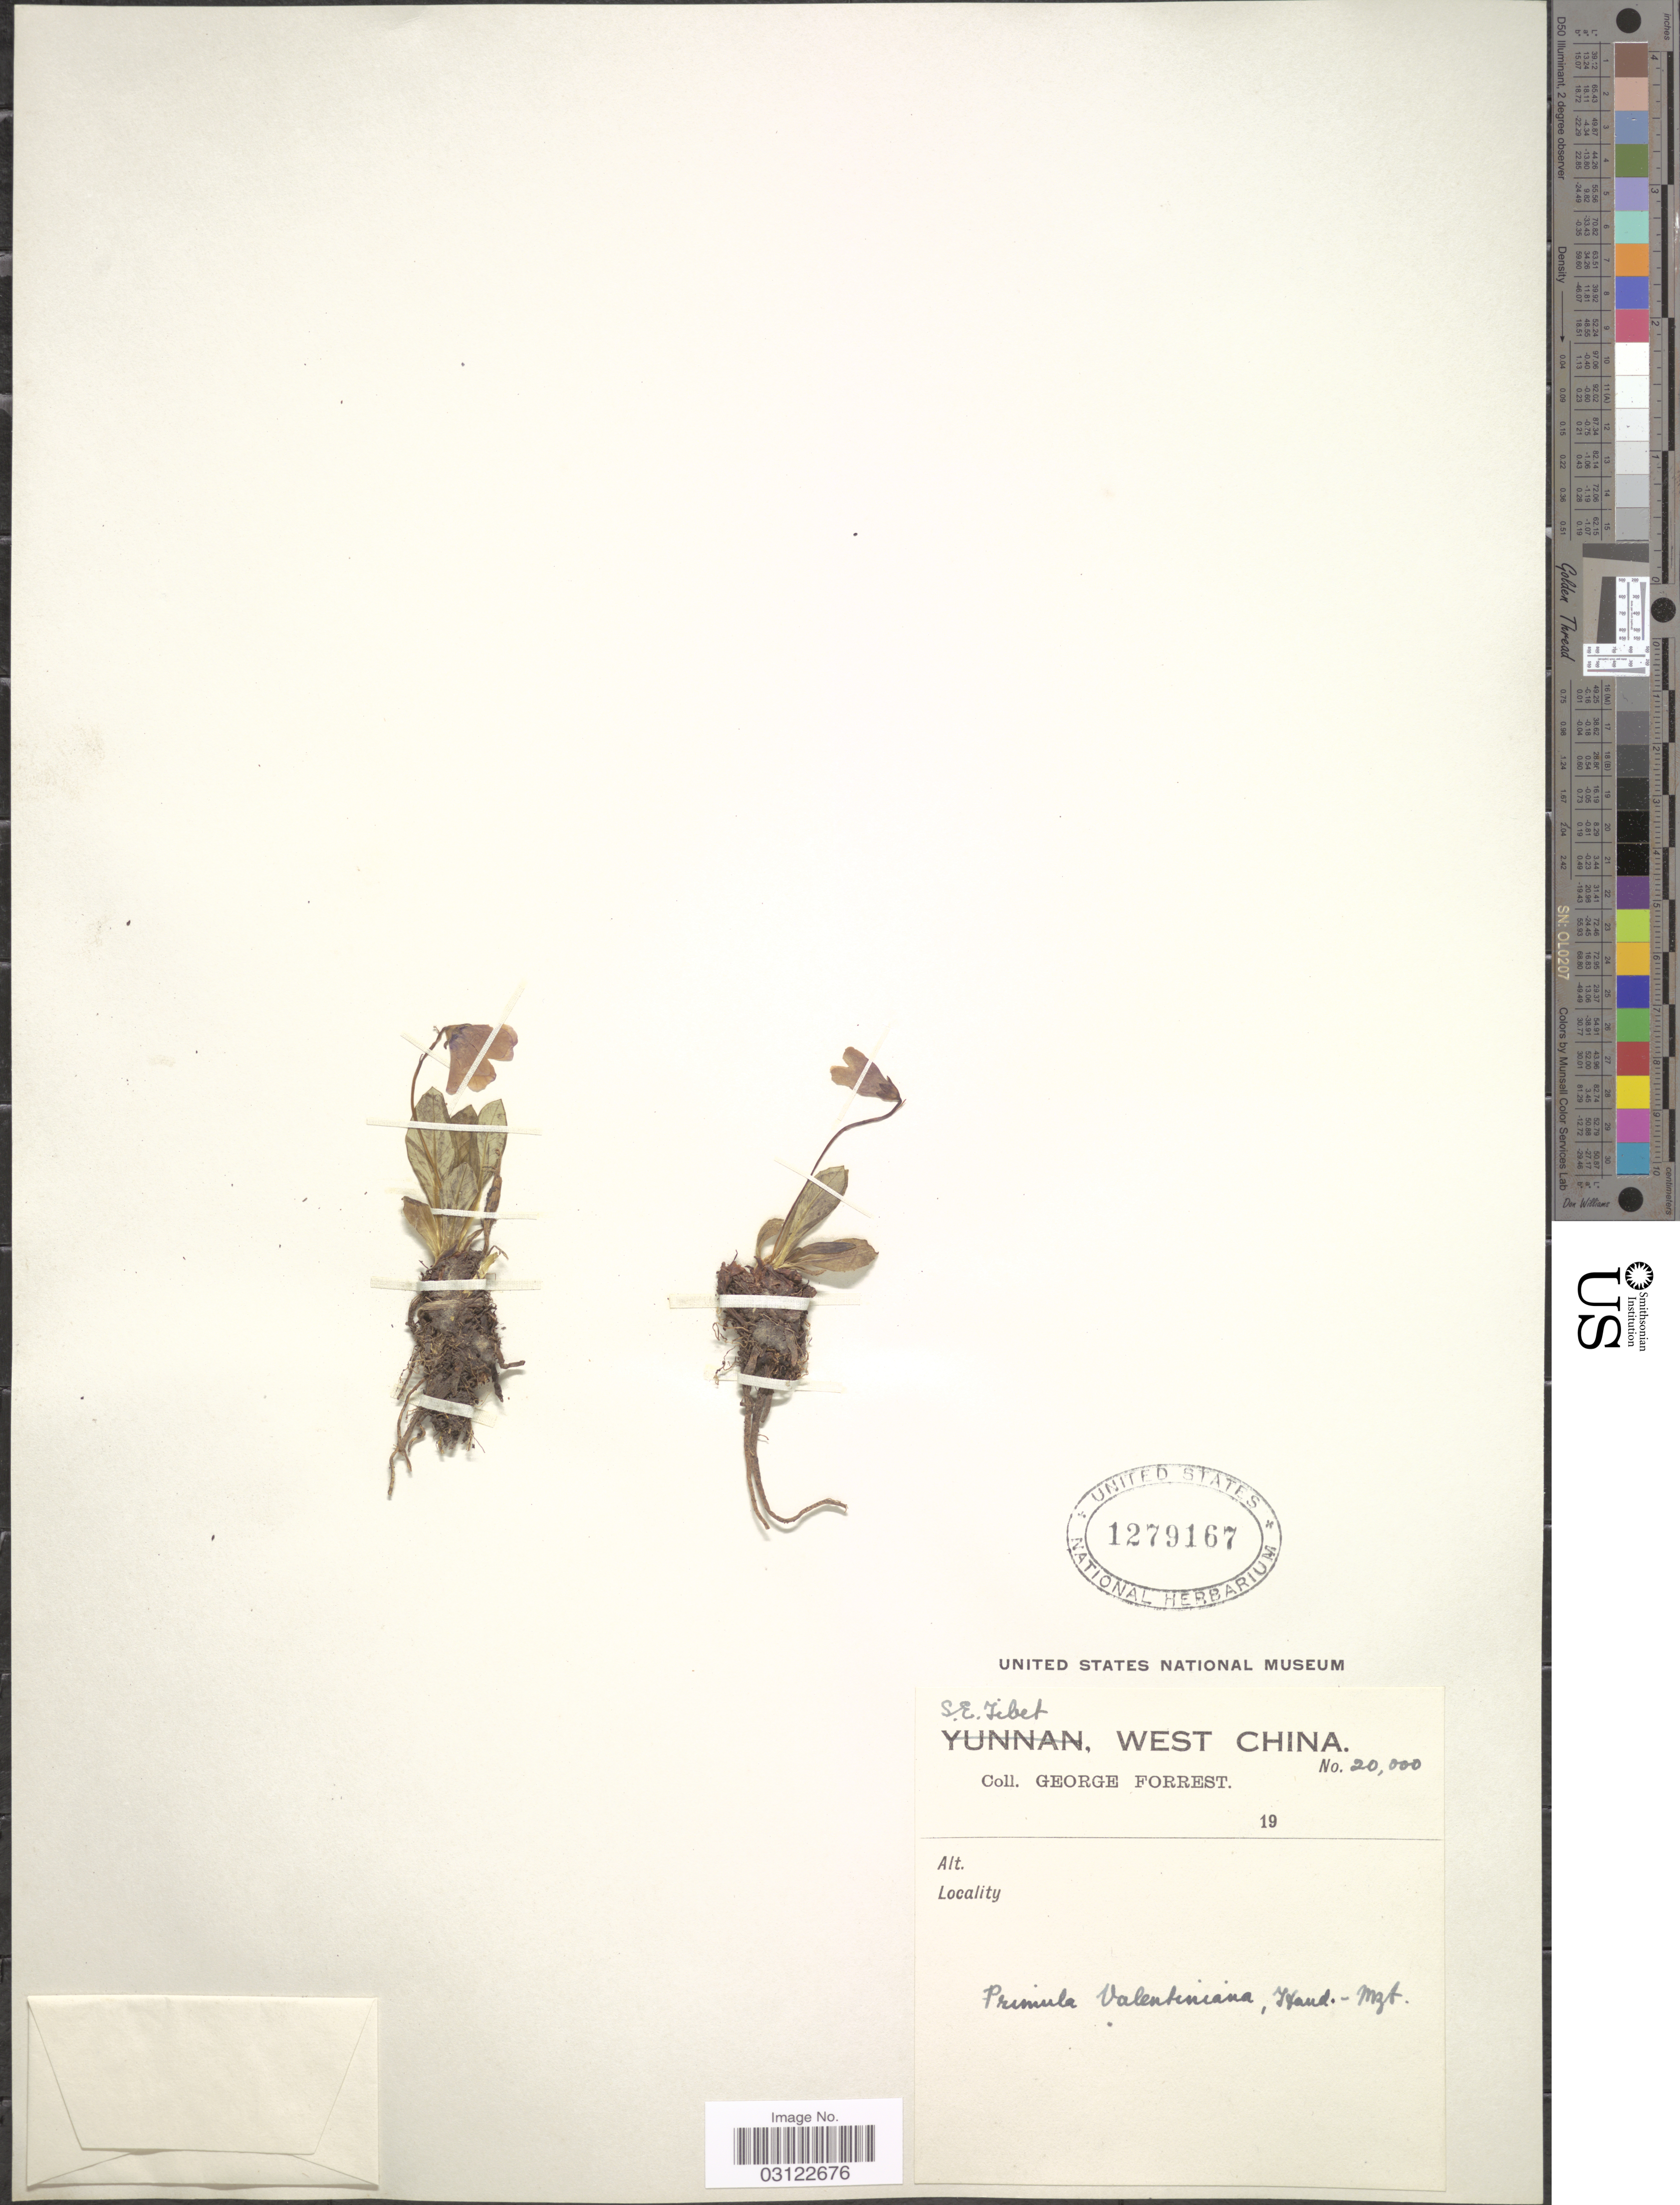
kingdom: Plantae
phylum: Tracheophyta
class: Magnoliopsida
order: Ericales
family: Primulaceae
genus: Primula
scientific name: Primula valentiniana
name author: Hand.-Mazz.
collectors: G. Forrest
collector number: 20000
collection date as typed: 19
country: China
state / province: Xizang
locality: S.E. Tibet, West China.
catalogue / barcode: US 1279167